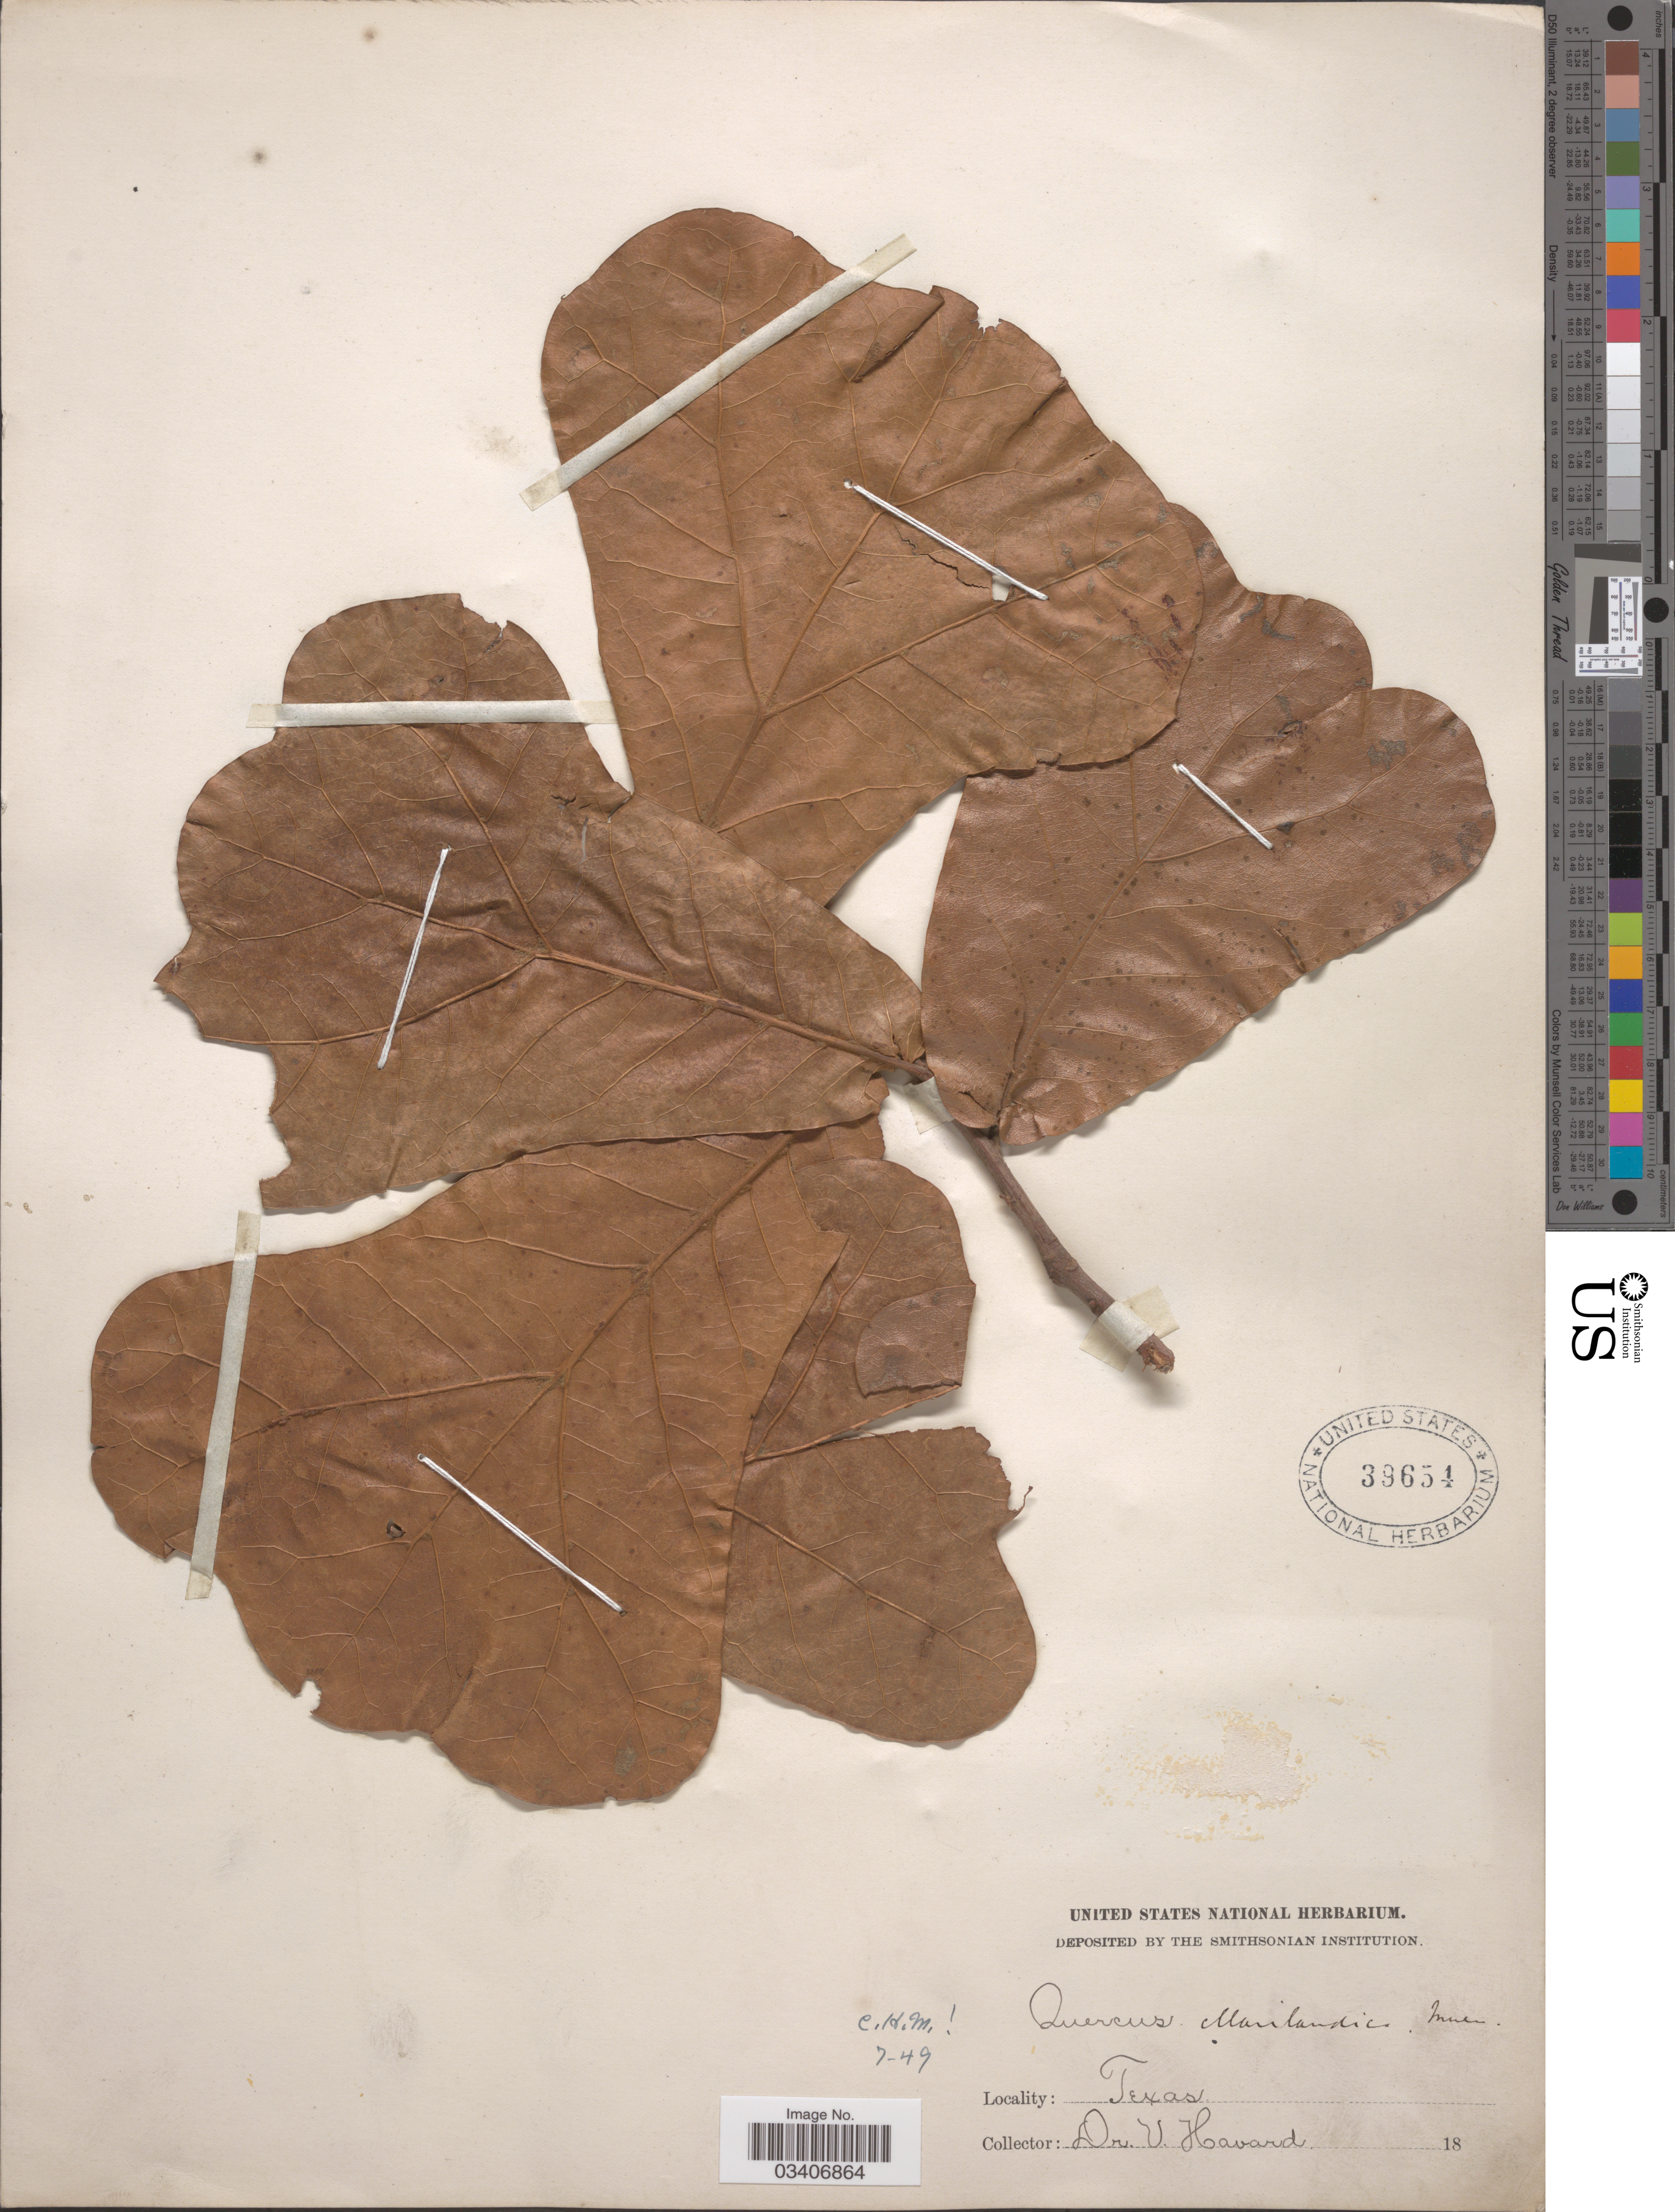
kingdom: Plantae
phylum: Tracheophyta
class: Magnoliopsida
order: Fagales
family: Fagaceae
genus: Quercus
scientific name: Quercus marilandica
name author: (L.) Münchh.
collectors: V. Havard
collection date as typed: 18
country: United States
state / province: Texas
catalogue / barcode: US 39654